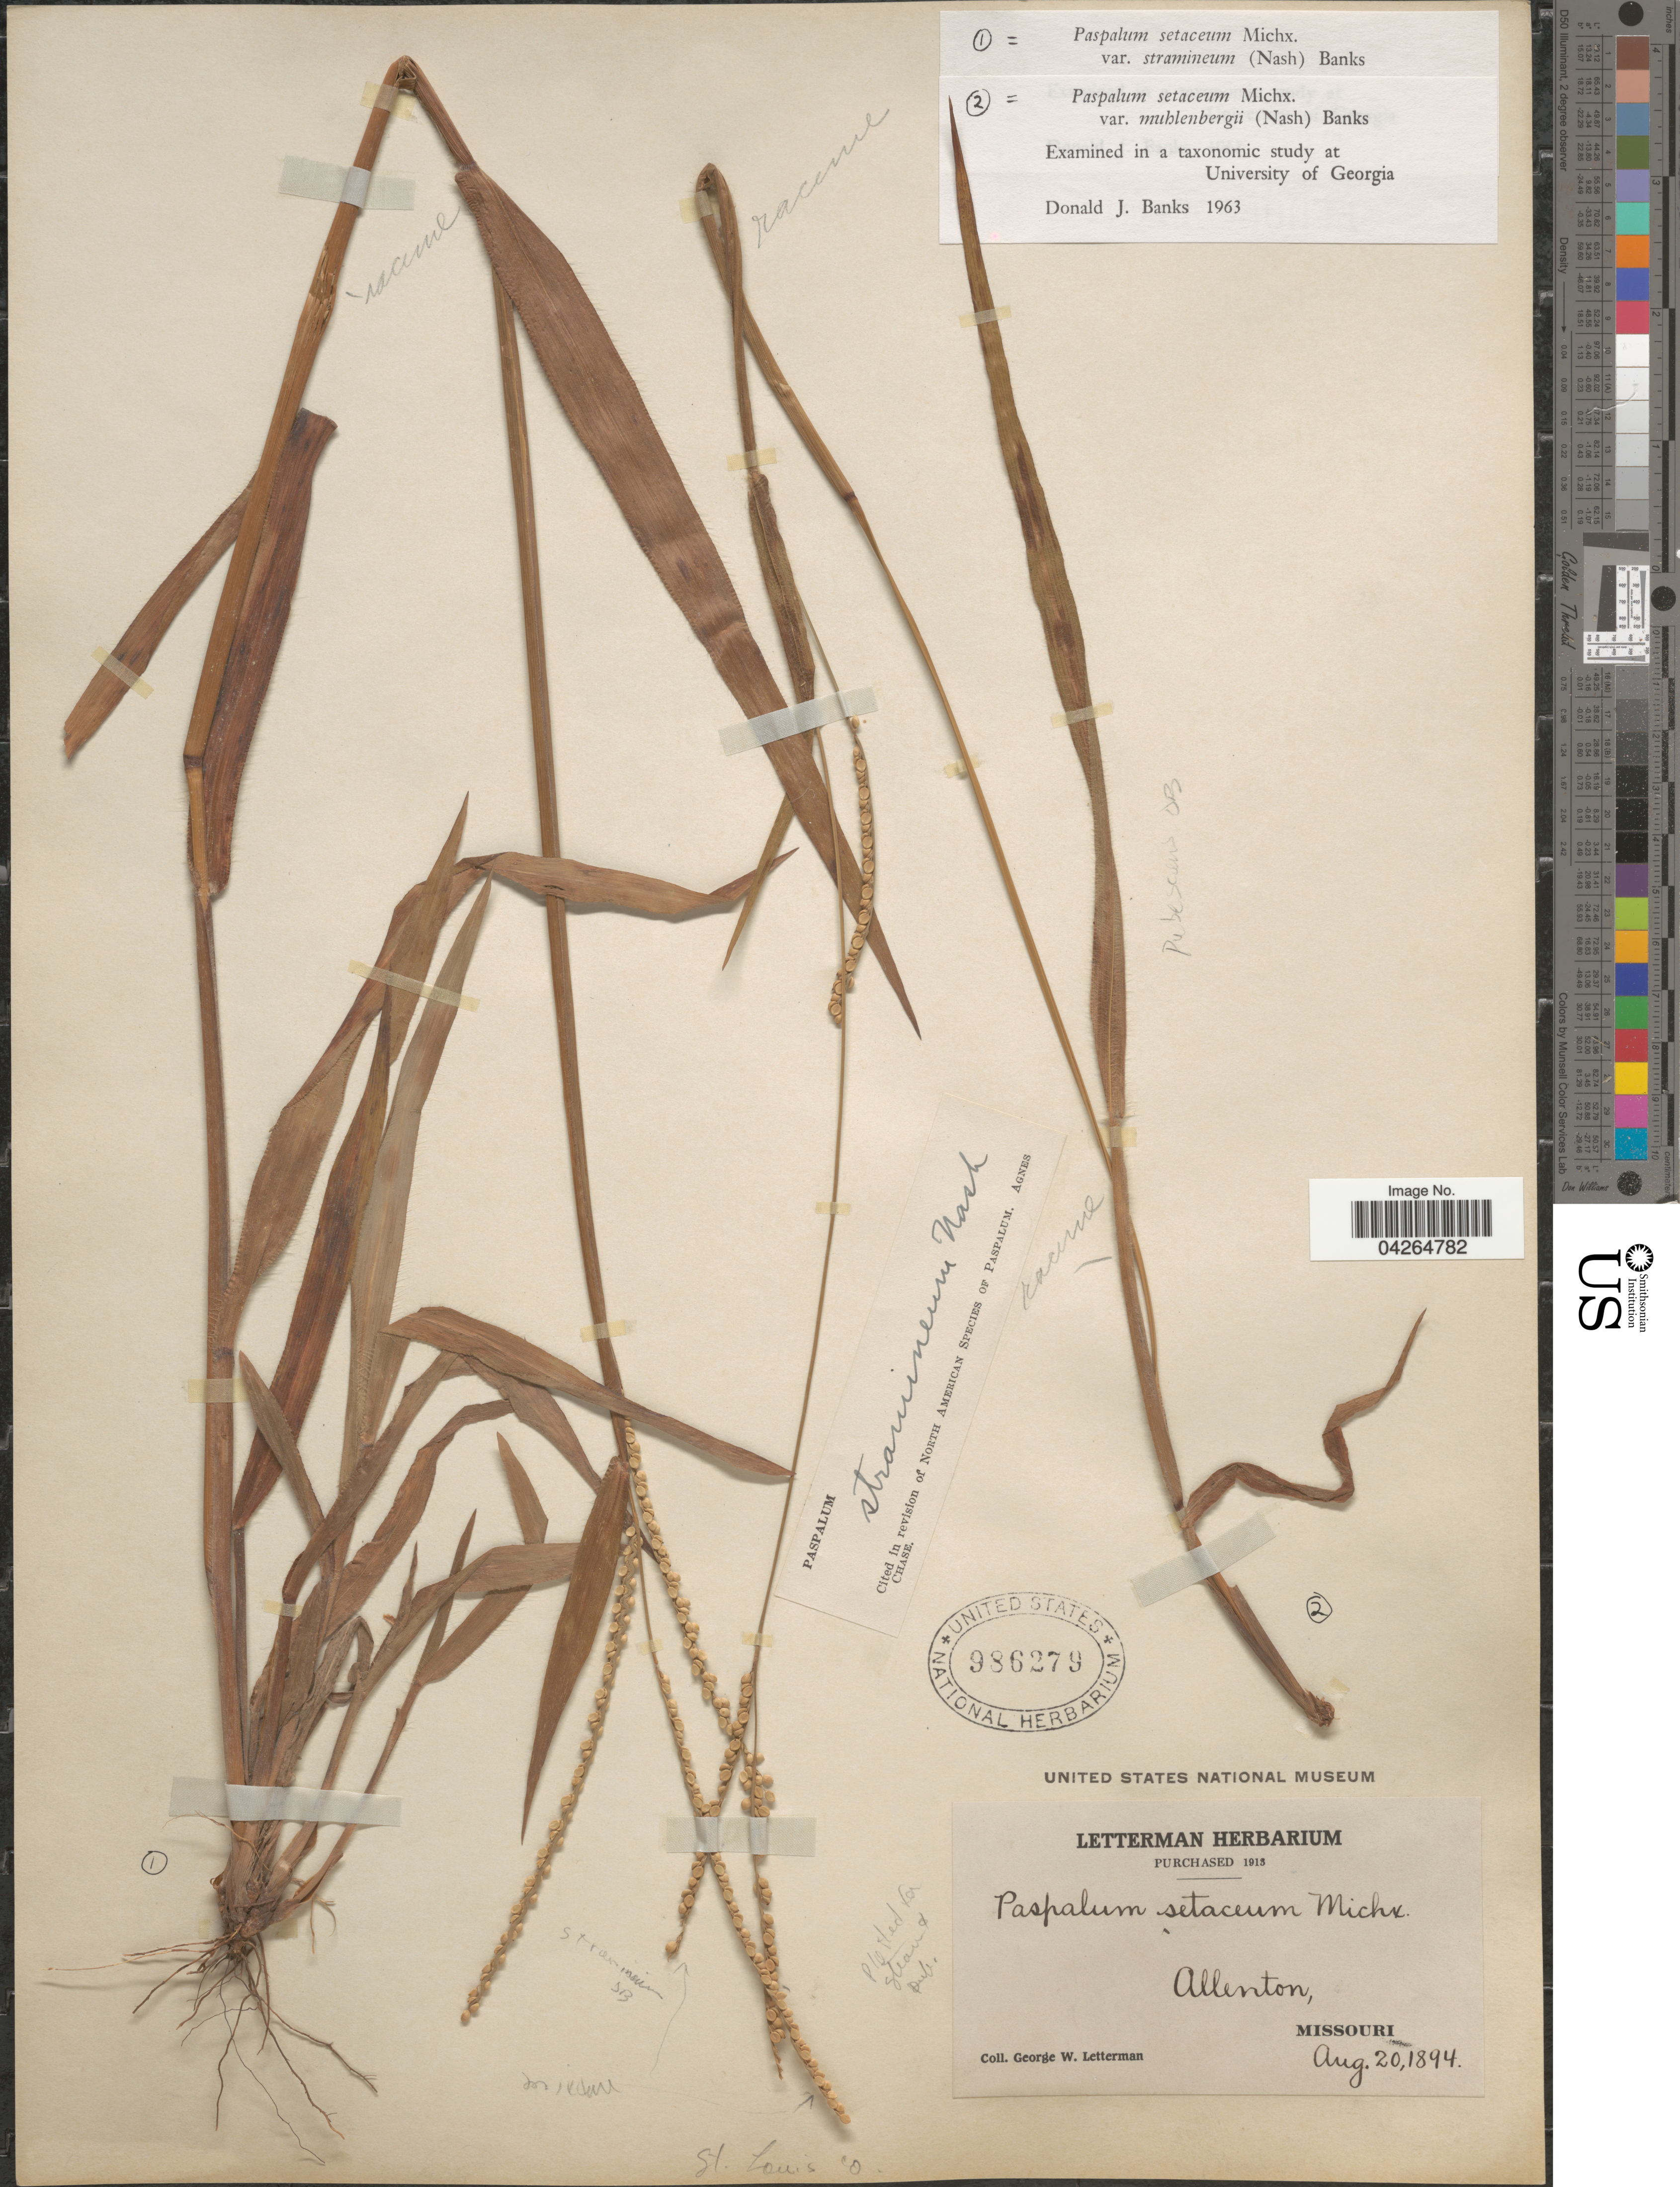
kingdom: Plantae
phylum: Tracheophyta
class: Liliopsida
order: Poales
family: Poaceae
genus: Paspalum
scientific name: Paspalum setaceum var. stramineum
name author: (Nash) D.J. Banks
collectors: G. W. Letterman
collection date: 1894-08-20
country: United States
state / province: Missouri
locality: Allenton. St. Louis Co.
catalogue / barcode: US 986279